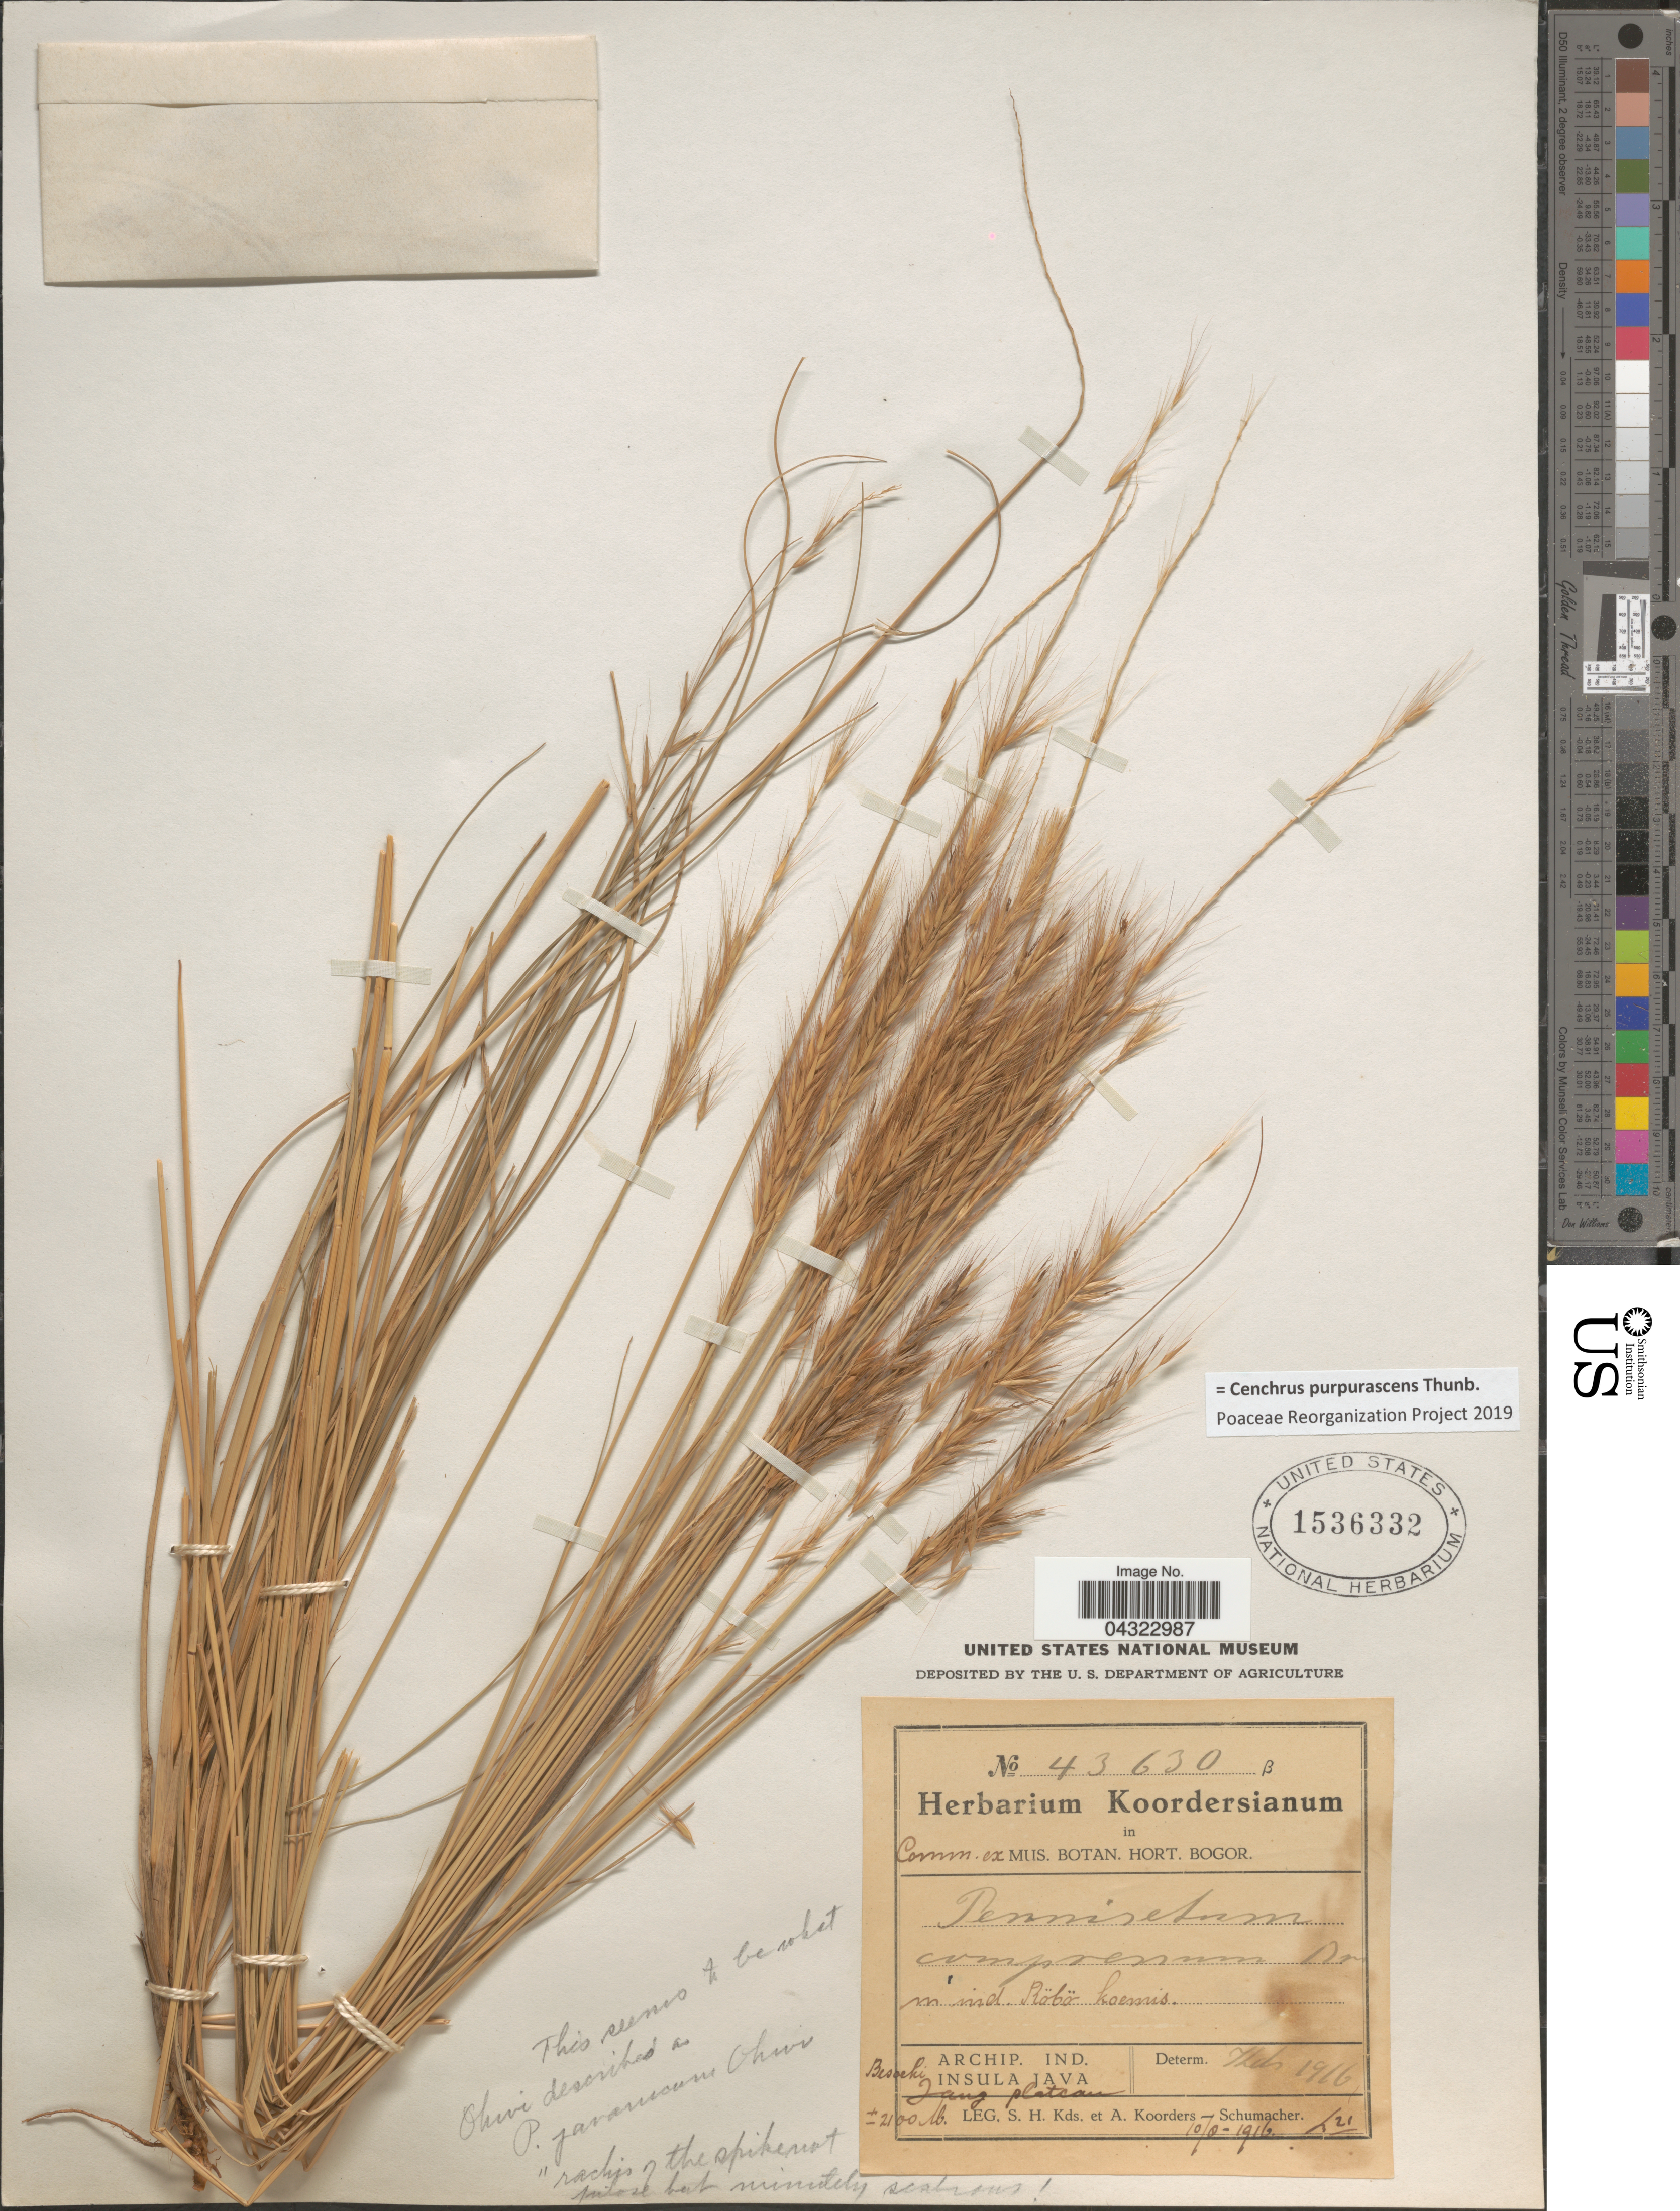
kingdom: Plantae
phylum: Tracheophyta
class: Liliopsida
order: Poales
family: Poaceae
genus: Cenchrus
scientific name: Cenchrus purpurascens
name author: Thunb.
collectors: Collector illegible & A. Koorders-Schumacher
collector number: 43630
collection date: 1916-08-10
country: Indonesia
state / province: Java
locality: M. ind. Röbö koemis. Archip. Ind. Besoeki Insula Java. Jang plateau.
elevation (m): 2100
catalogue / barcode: US 1536332